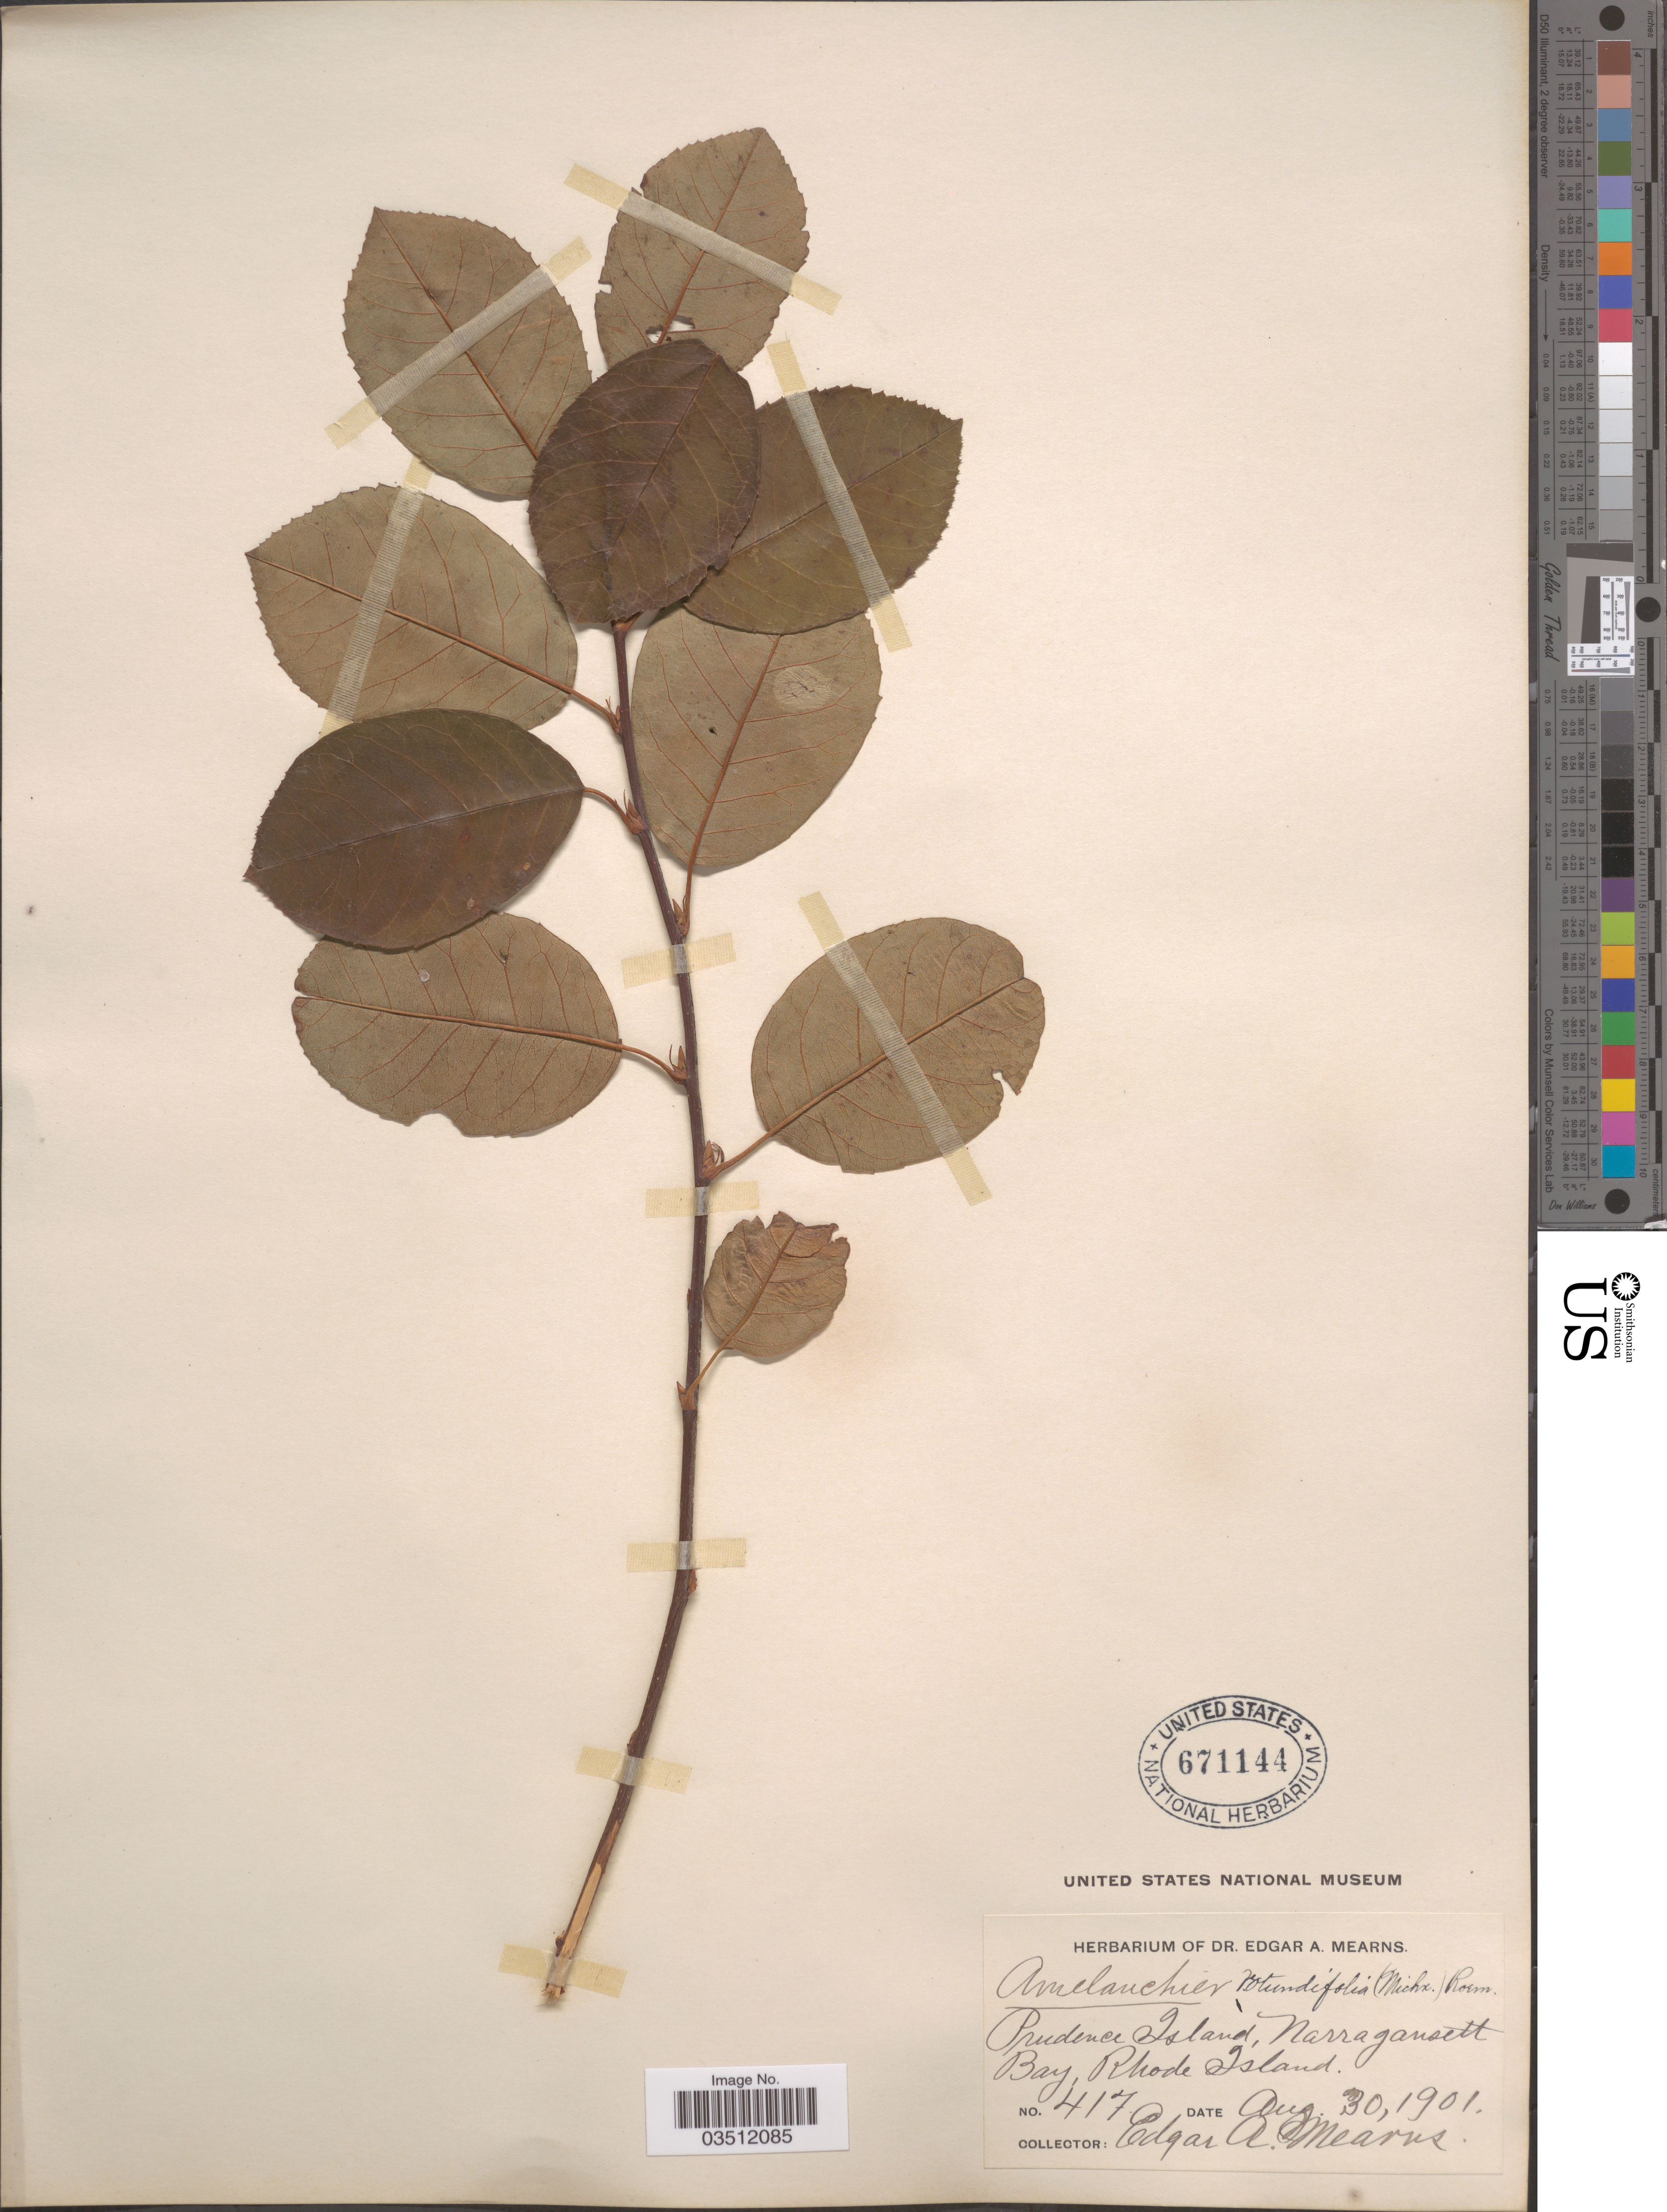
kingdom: Plantae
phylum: Tracheophyta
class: Magnoliopsida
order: Rosales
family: Rosaceae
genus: Amelanchier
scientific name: Amelanchier erecta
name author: Blanch.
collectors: E. A. Mearns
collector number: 417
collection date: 1901-08-30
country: United States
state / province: Rhode Island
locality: Prudence Island, Narragansett Bay.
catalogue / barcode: US 671144